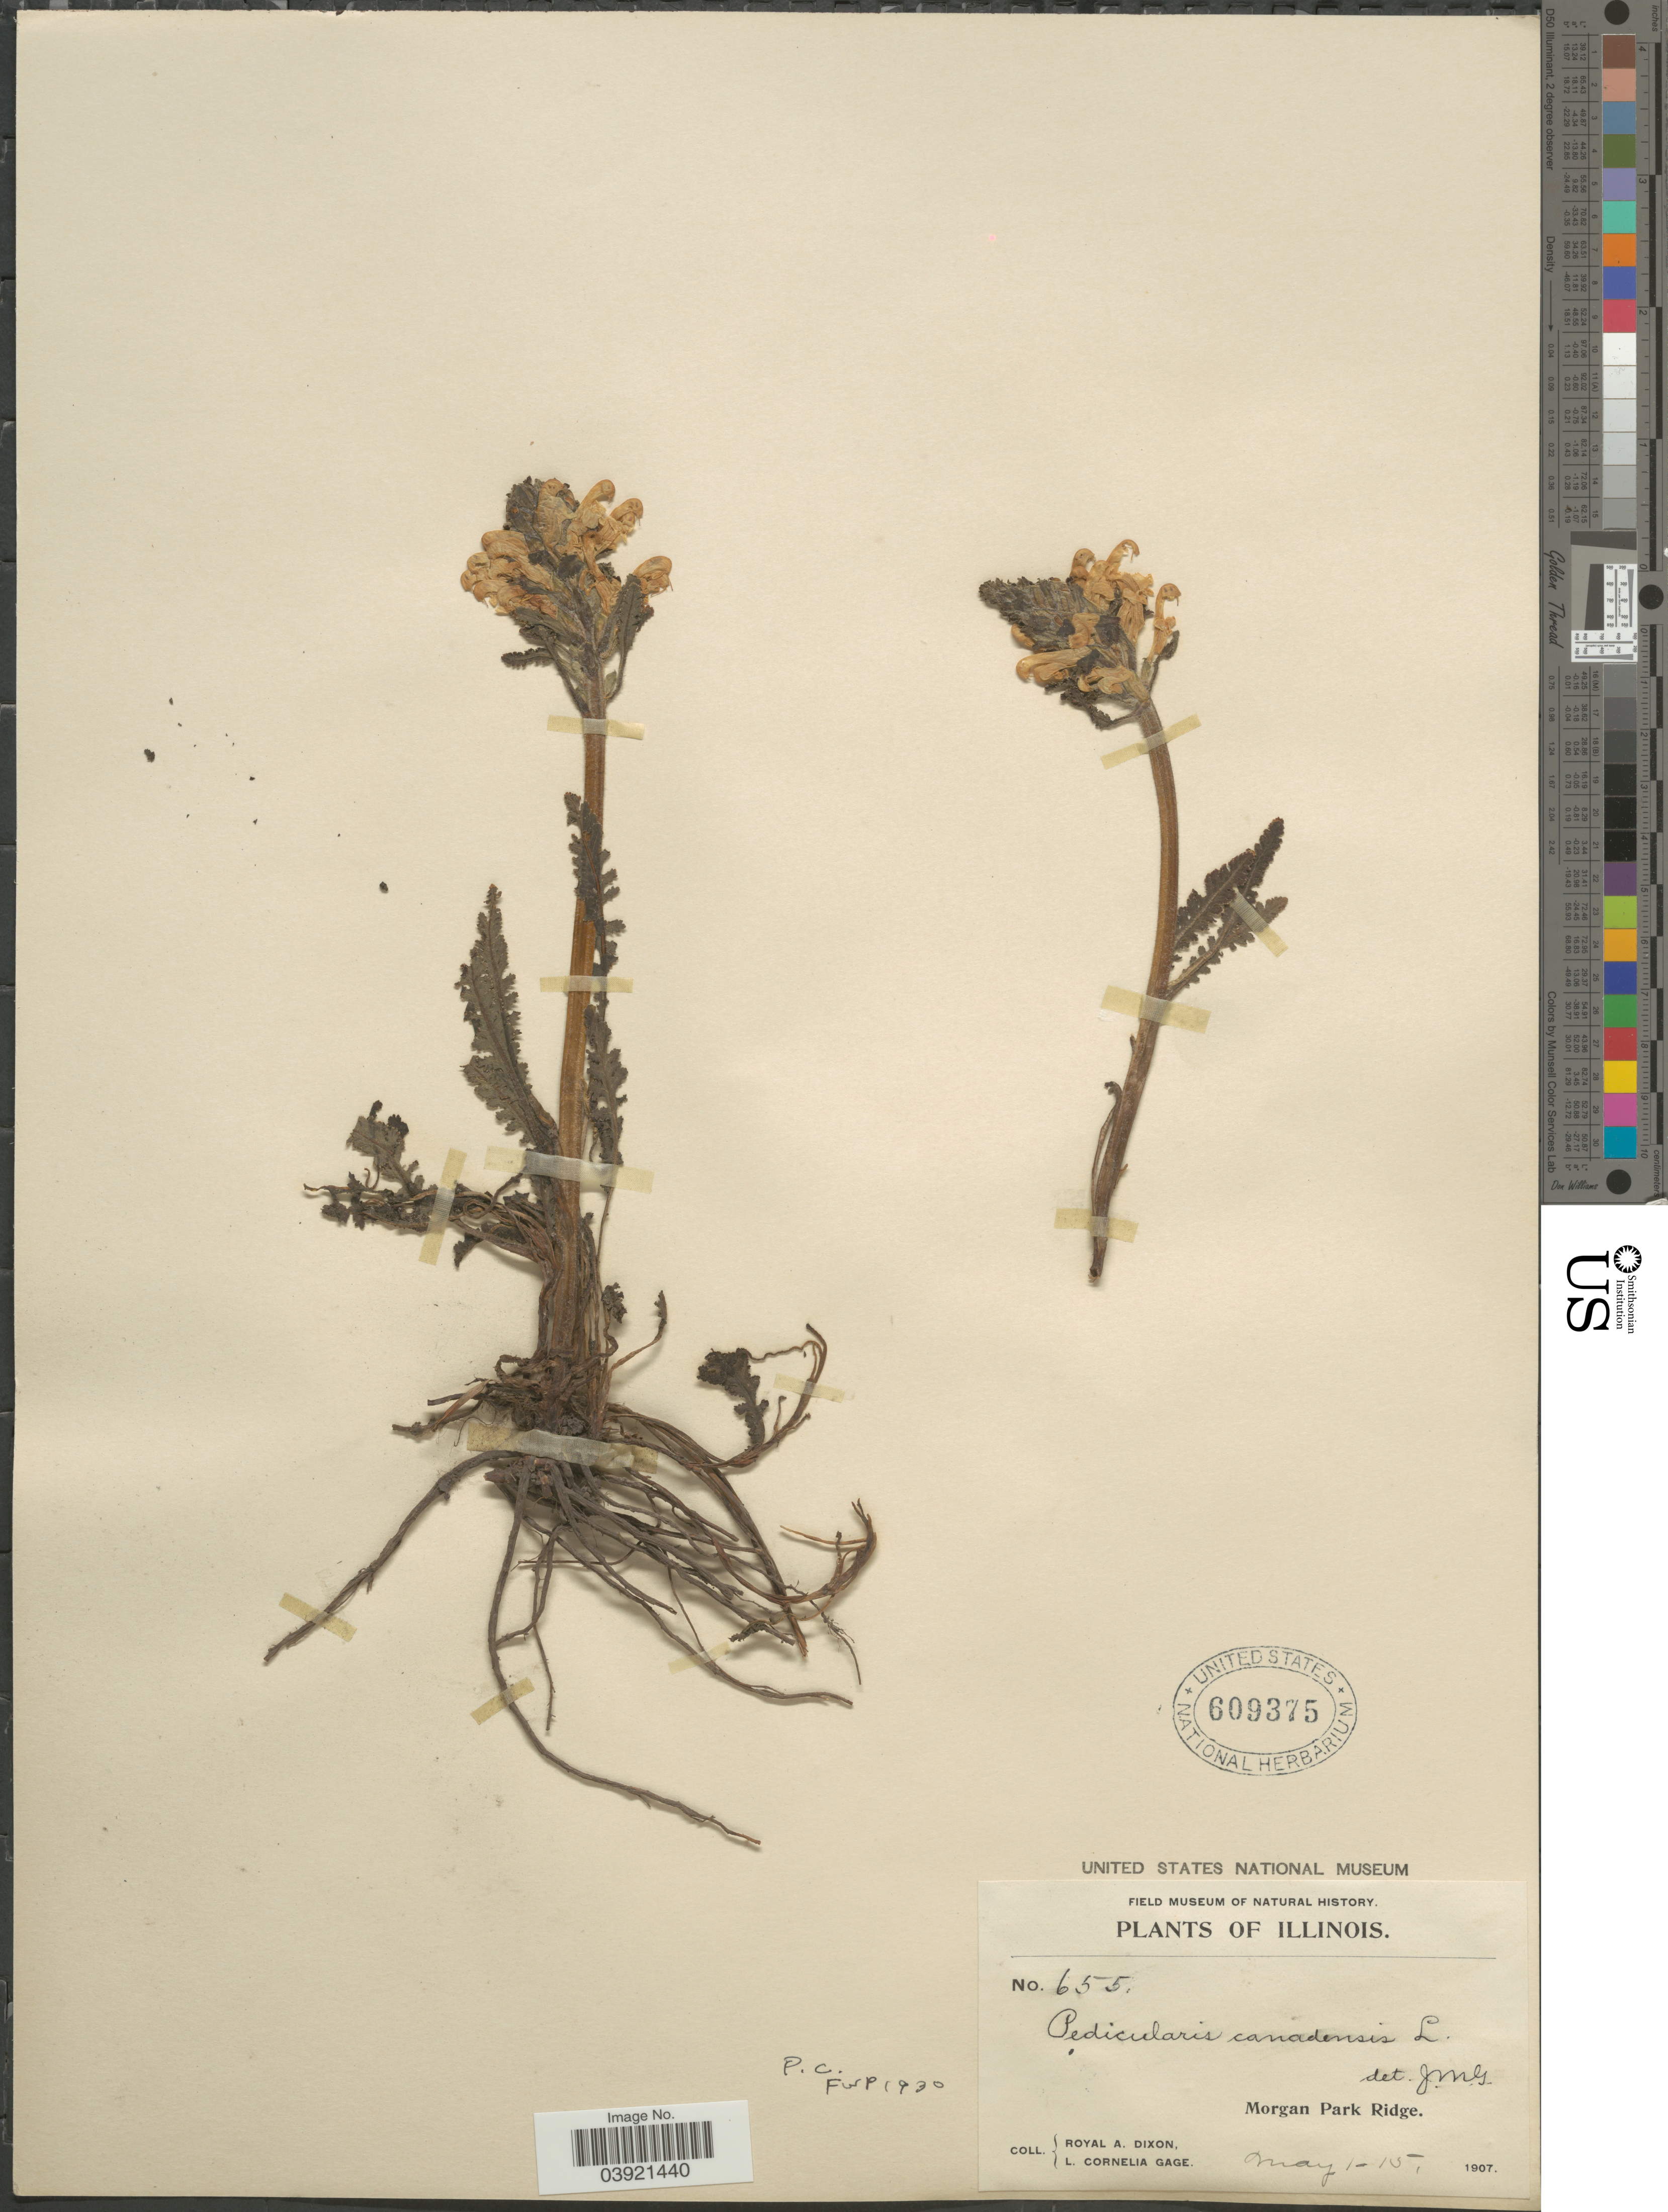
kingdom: Plantae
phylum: Tracheophyta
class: Magnoliopsida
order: Lamiales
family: Orobanchaceae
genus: Pedicularis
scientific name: Pedicularis canadensis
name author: L.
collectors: R. A. Dixon & L. Gage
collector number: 655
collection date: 1907-05-01/1907-05-15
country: United States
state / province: Illinois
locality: Morgan Park Ridge.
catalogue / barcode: US 609375